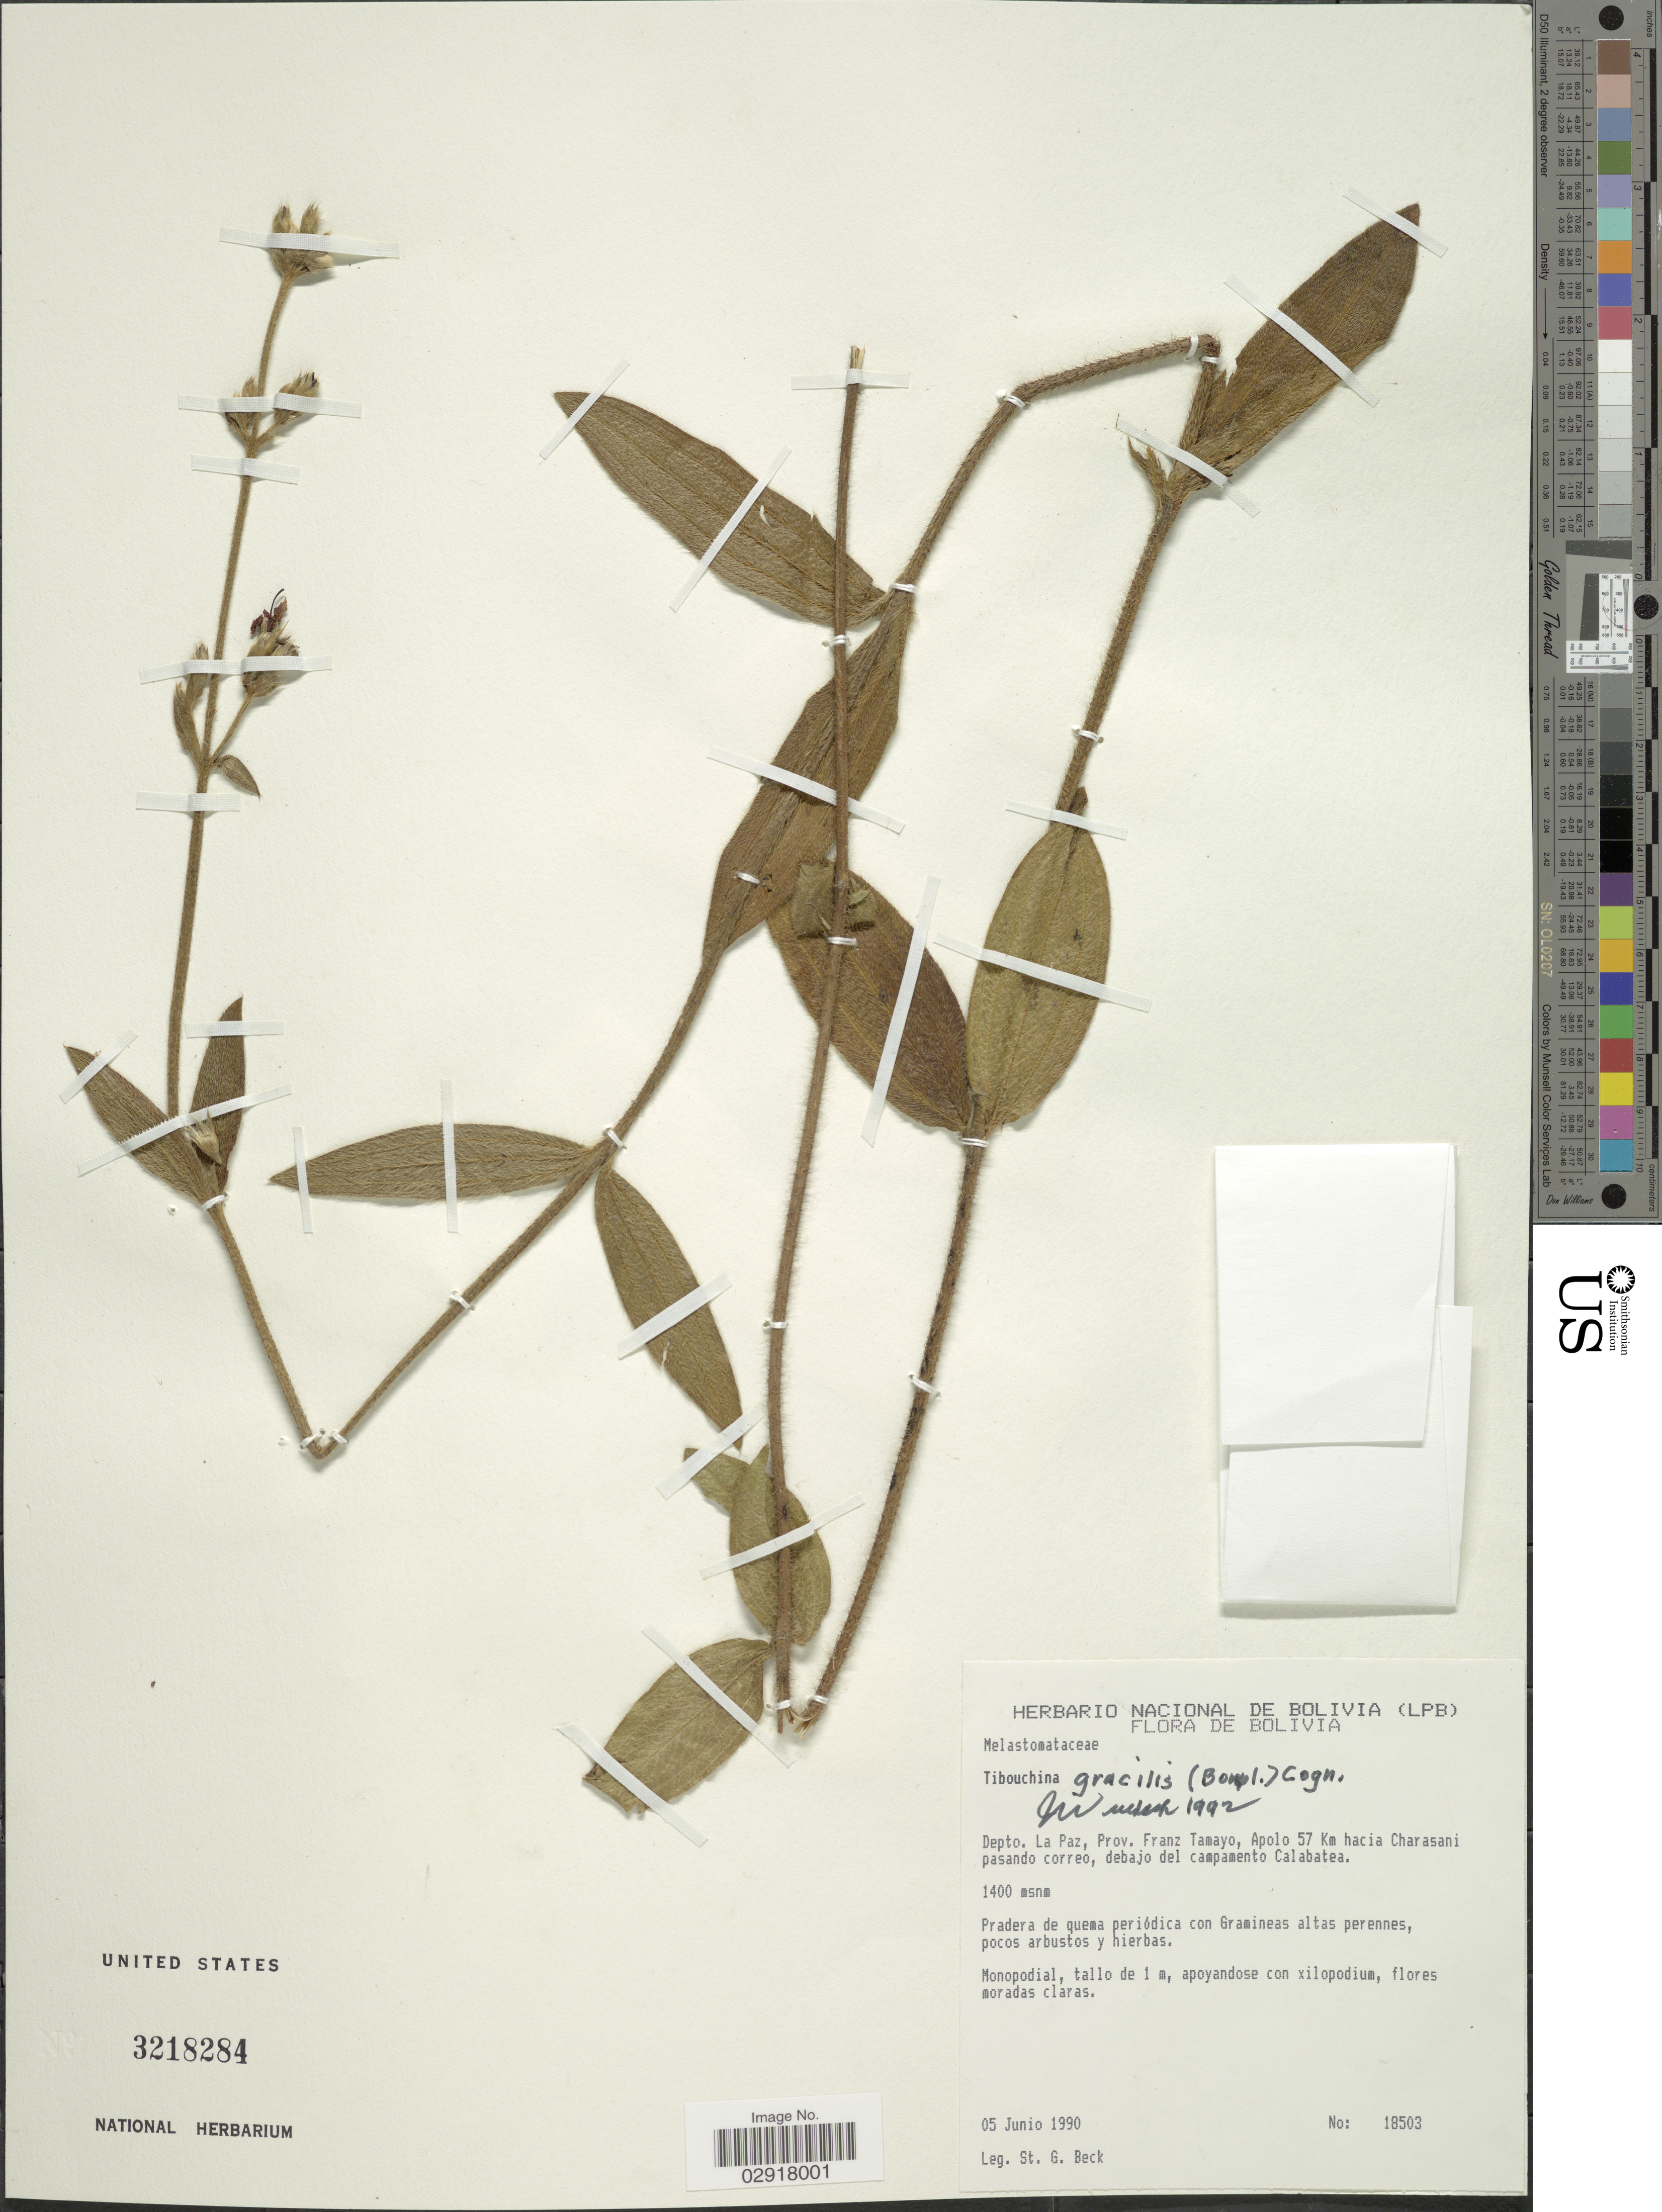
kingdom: Plantae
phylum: Tracheophyta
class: Magnoliopsida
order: Myrtales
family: Melastomataceae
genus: Chaetogastra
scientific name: Chaetogastra gracilis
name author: (Bonpl.) DC.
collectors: S. G. Beck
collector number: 18503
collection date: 1990-06-05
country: Bolivia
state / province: La Paz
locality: Depto. La Paz, Prov. Franz Tamayo, Apolo 57 Km hacia Charasani pasando correo, debajo del campamento Calabatea.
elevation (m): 1400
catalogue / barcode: US 3128284